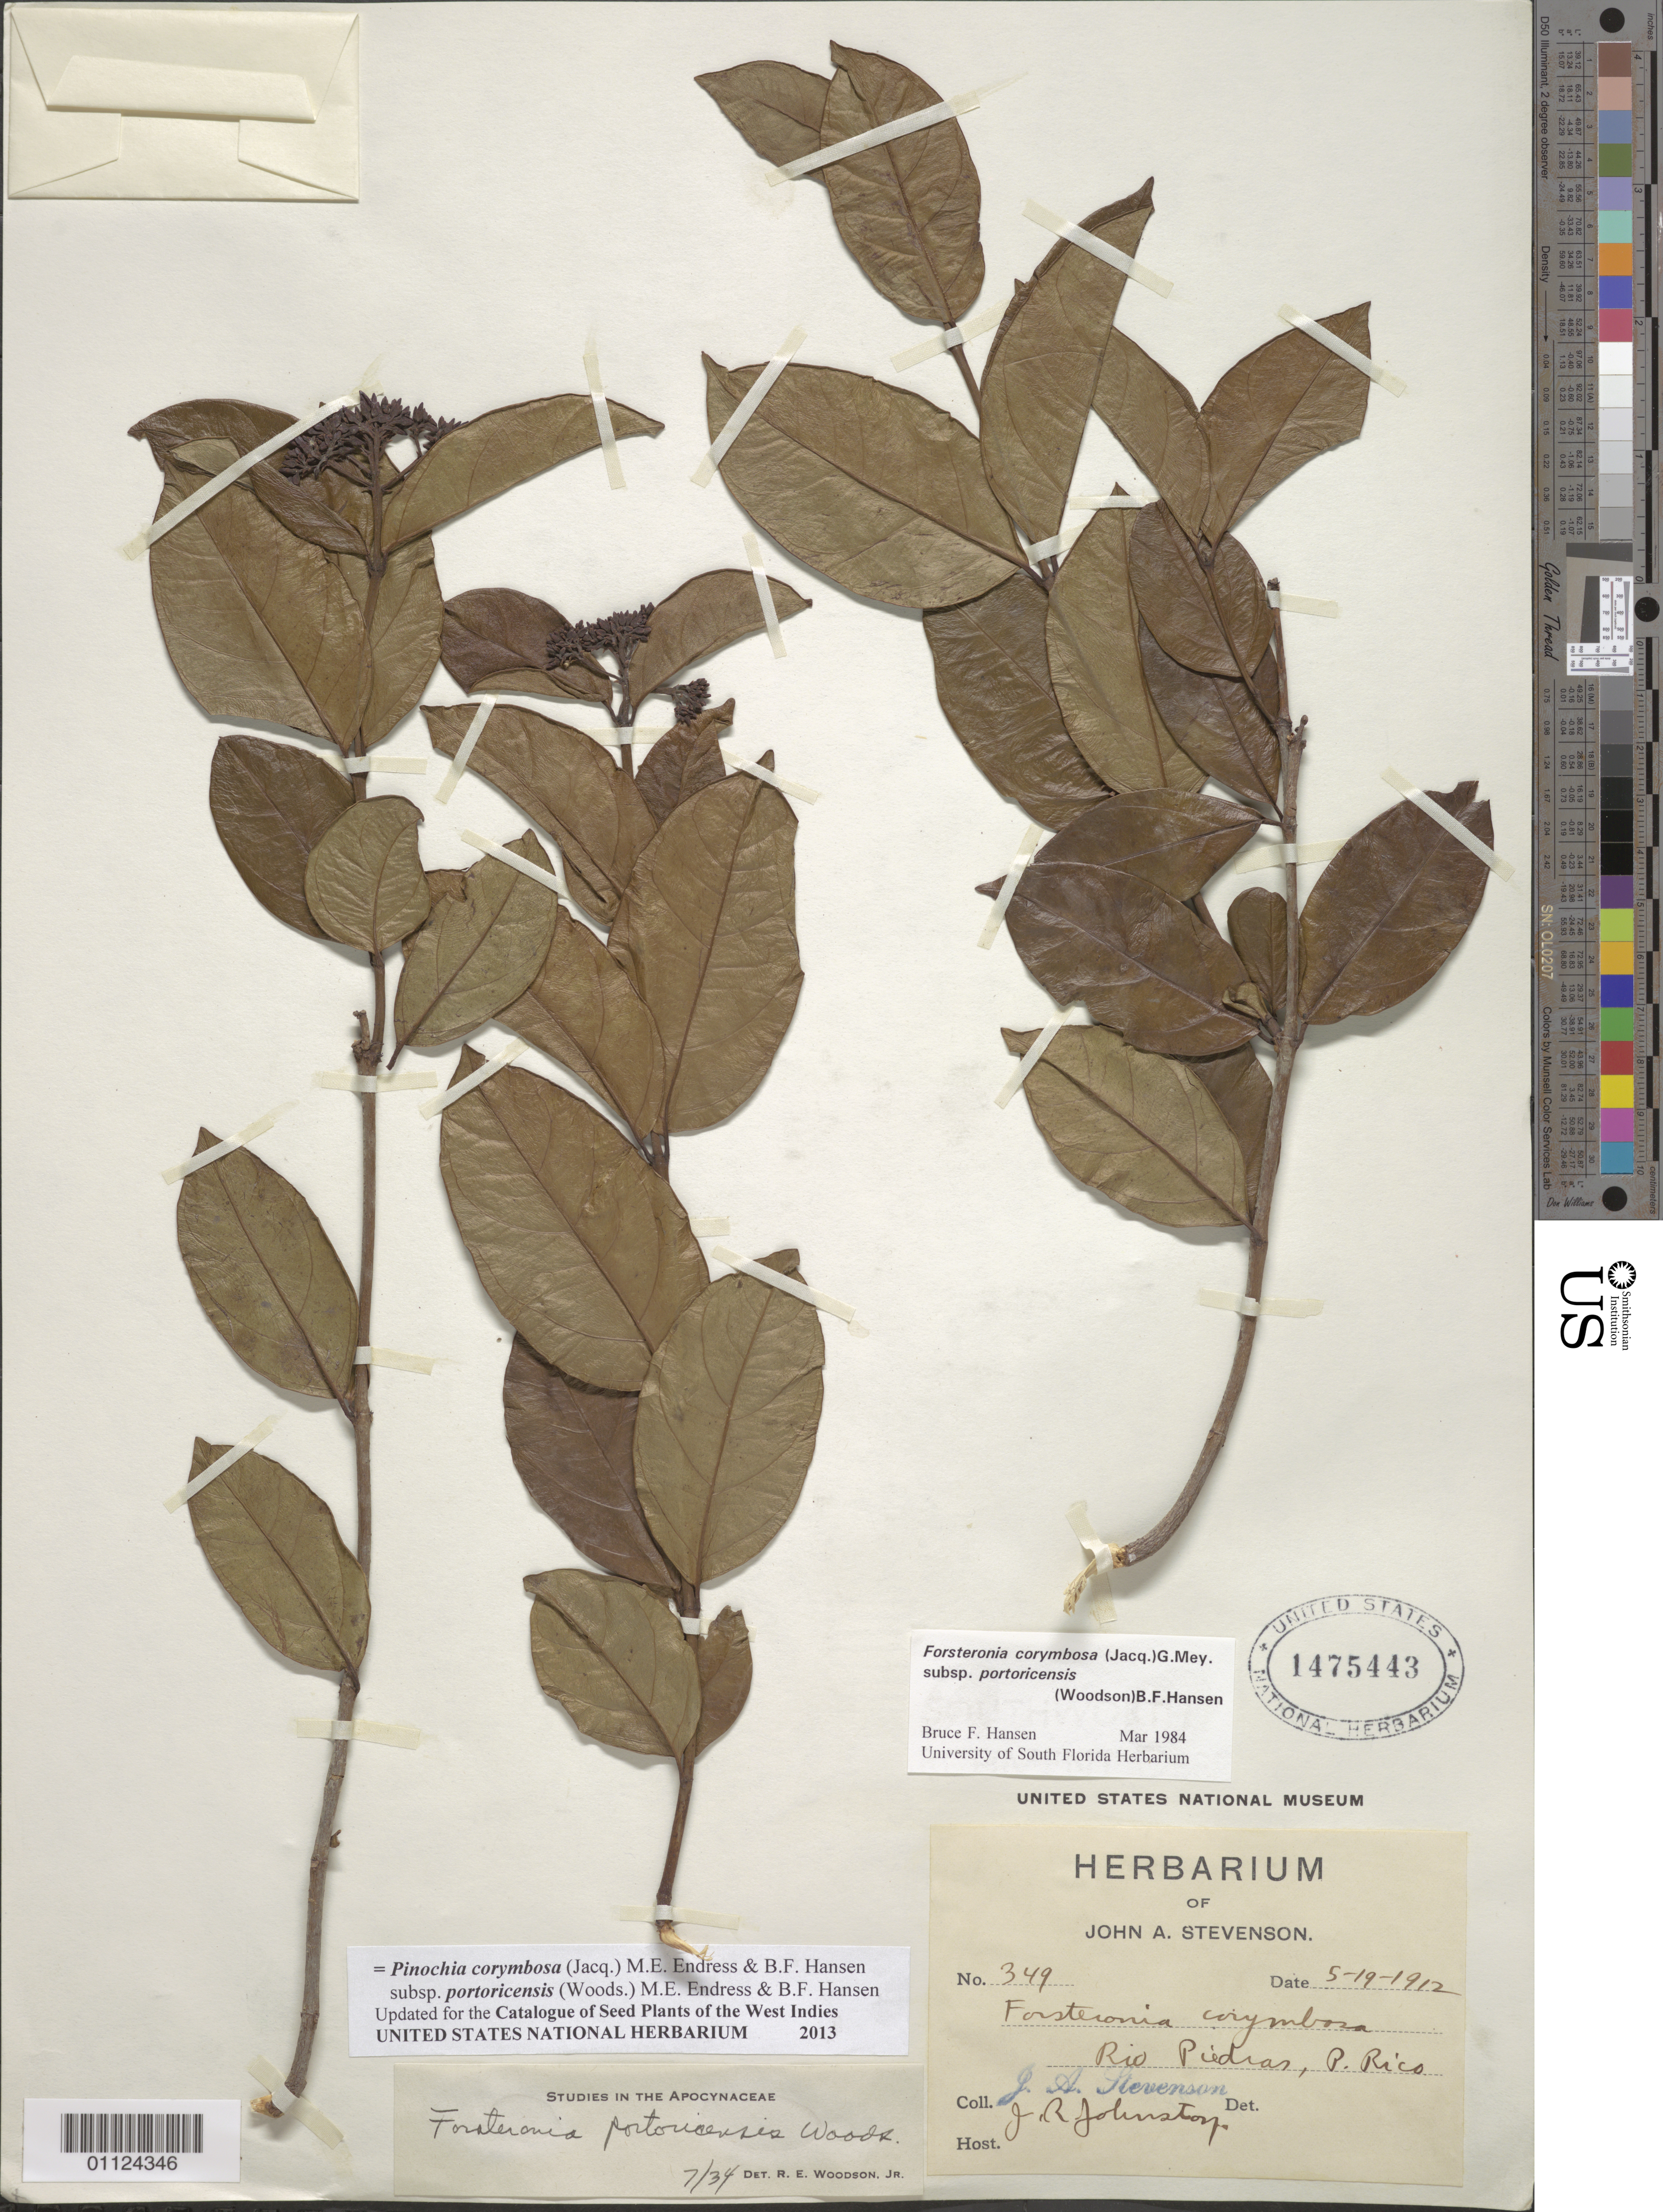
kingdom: Plantae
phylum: Tracheophyta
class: Magnoliopsida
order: Gentianales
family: Apocynaceae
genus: Pinochia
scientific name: Pinochia corymbosa subsp. portoricensis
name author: (Woodson) M.E. Endress & B.F. Hansen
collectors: J. Stevenson & J. Johnston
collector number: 349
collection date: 1912-05-19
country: Puerto Rico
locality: Rio Piedras.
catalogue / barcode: US 1475443